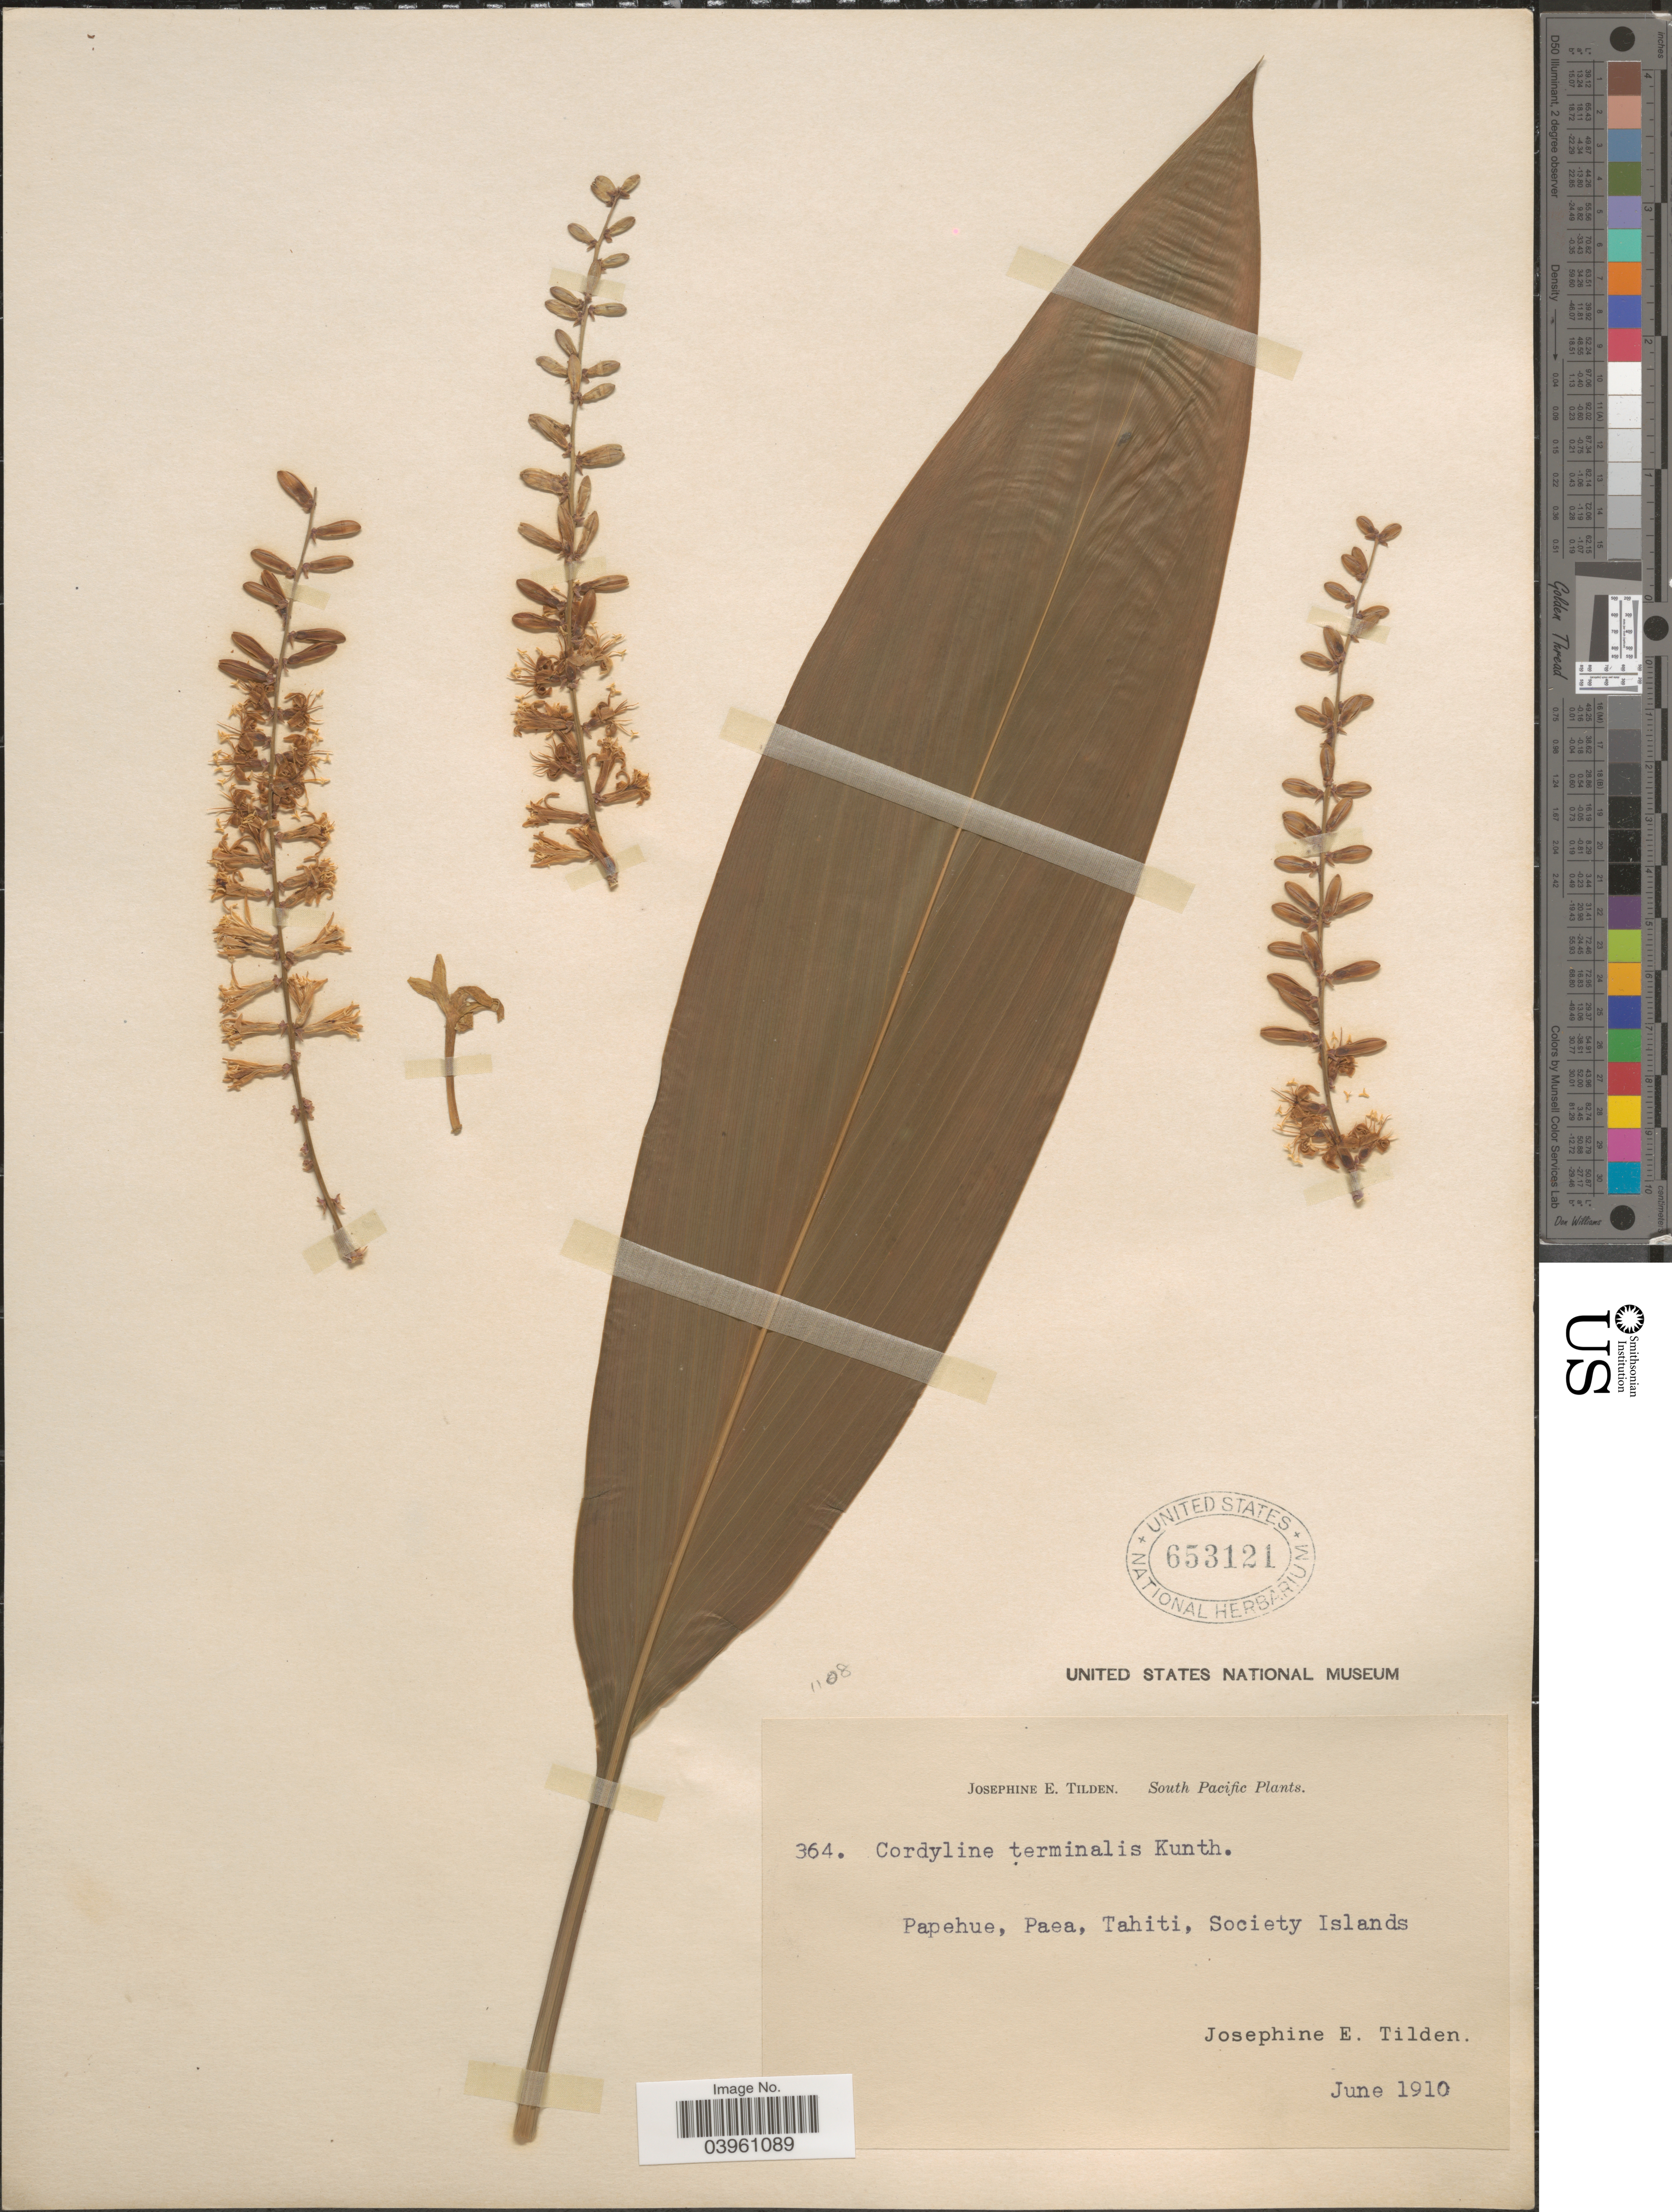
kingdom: Plantae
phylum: Tracheophyta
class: Liliopsida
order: Asparagales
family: Asparagaceae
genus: Cordyline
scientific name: Cordyline terminalis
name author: (L.) Kunth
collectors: J. E. Tilden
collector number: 364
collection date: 1910-06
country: French Polynesia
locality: South Pacific. Papehue, Paea, Tahiti, Society Islands.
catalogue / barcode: US 653121